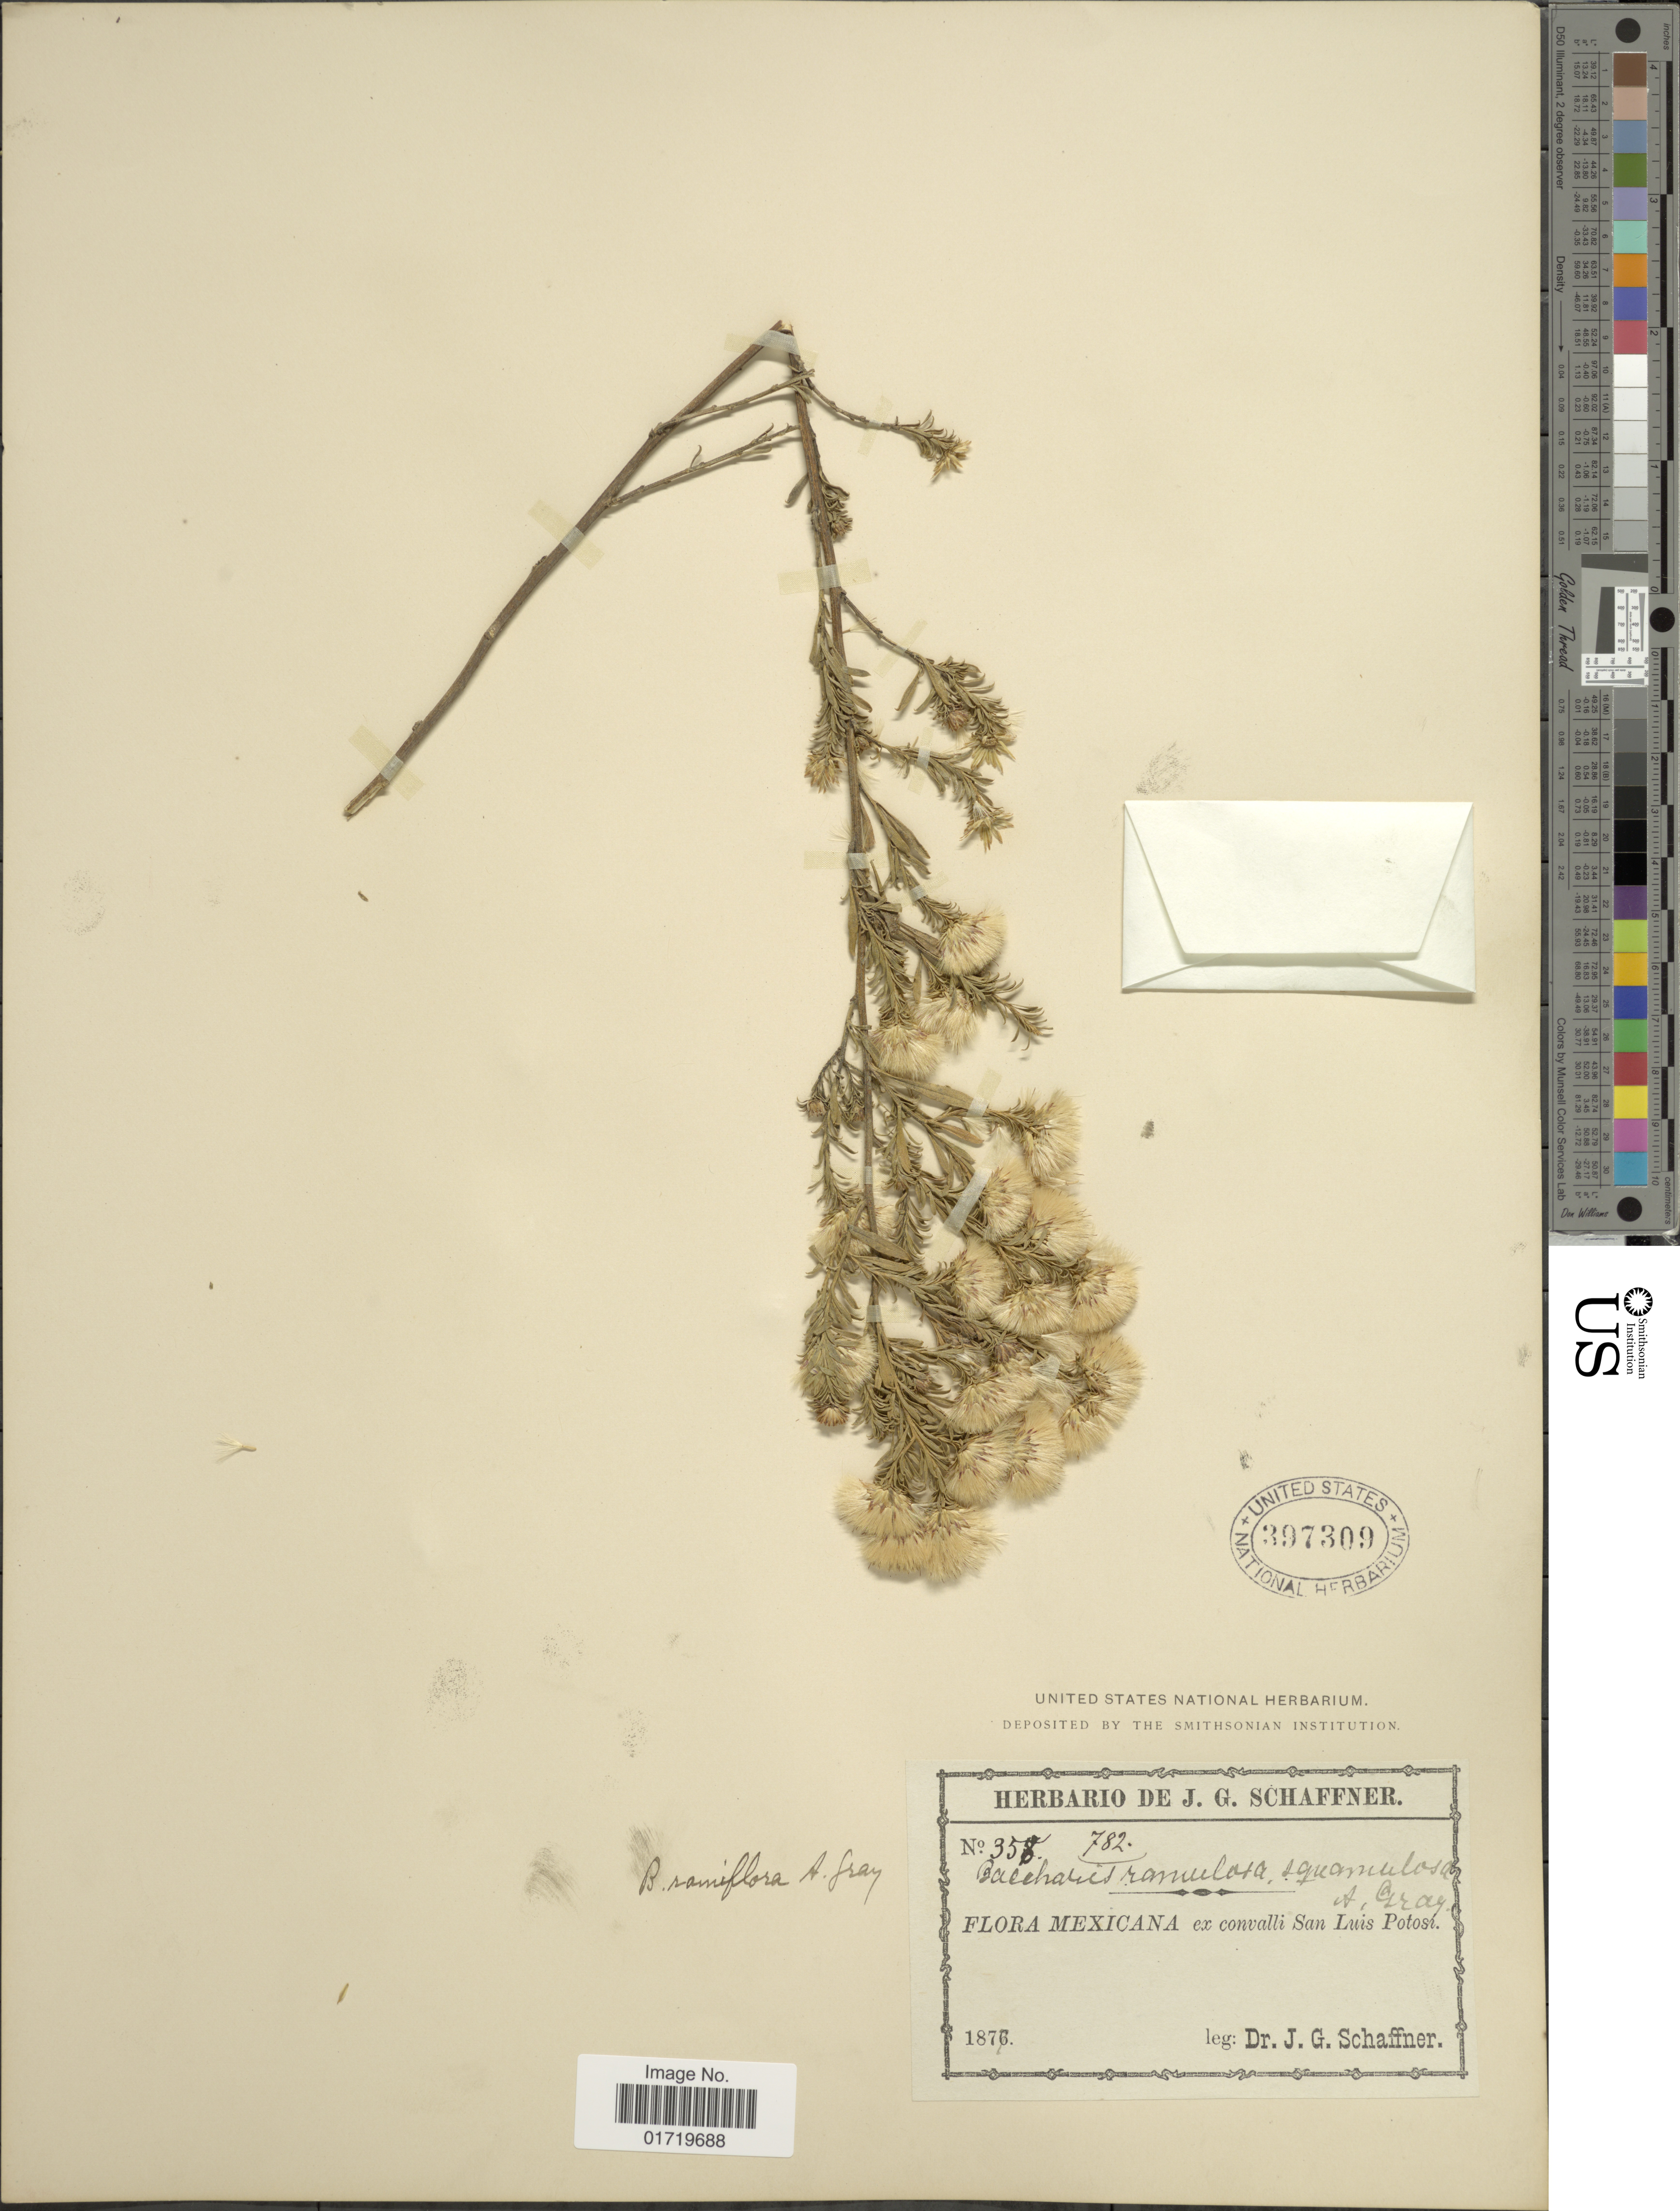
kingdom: Plantae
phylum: Tracheophyta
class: Magnoliopsida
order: Asterales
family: Asteraceae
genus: Baccharis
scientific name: Baccharis ramiflora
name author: A. Gray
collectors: J. G. Schaffner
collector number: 357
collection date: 1876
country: Mexico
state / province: San Luis Potosí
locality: Ex convalli San Luis Potosi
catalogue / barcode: US 397309